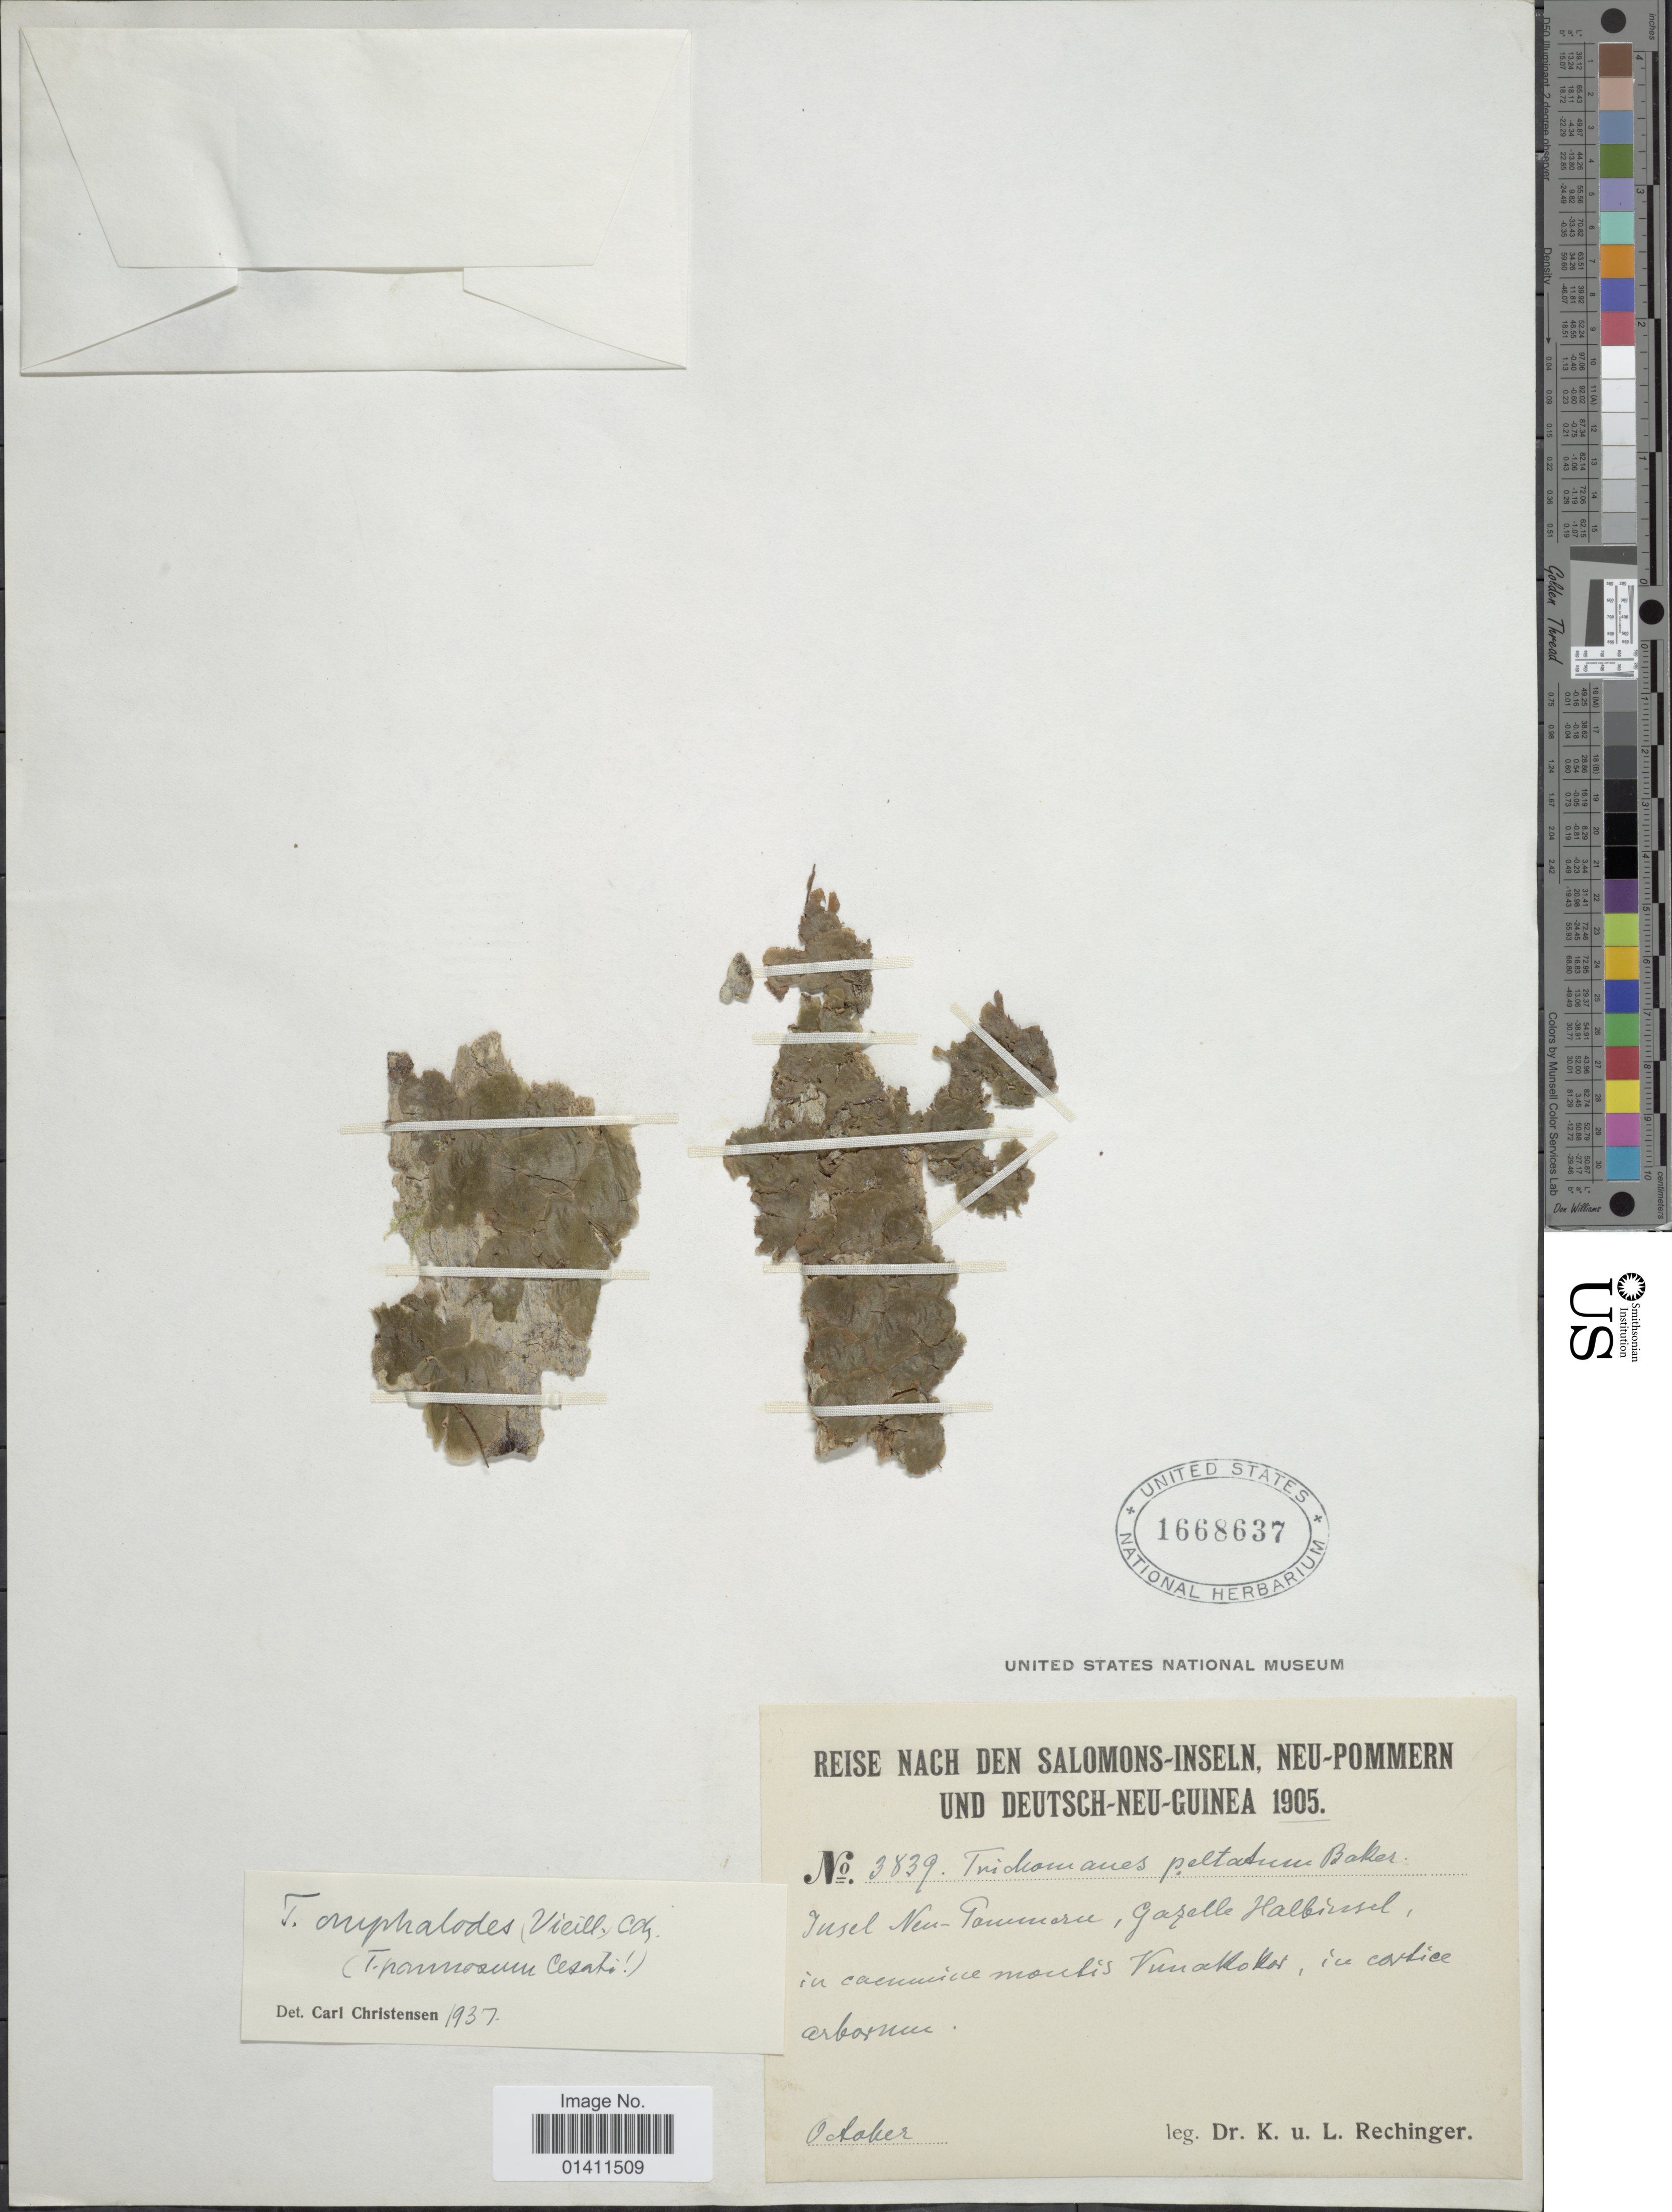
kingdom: Plantae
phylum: Tracheophyta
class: Polypodiopsida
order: Hymenophyllales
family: Hymenophyllaceae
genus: Didymoglossum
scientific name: Didymoglossum tahitense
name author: (Nadeaud) Ebihara & K. Iwats.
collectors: K. Rechinger & L. Rechinger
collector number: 3839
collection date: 1905-10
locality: Salomons-Inseln, New-Pommern Unds Deutsch-Neu-Guine. Insel Neu-Pommern, Gazelle Halbinsel in cammince montis Vunakokor. [interpreted]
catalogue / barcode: US 1668637